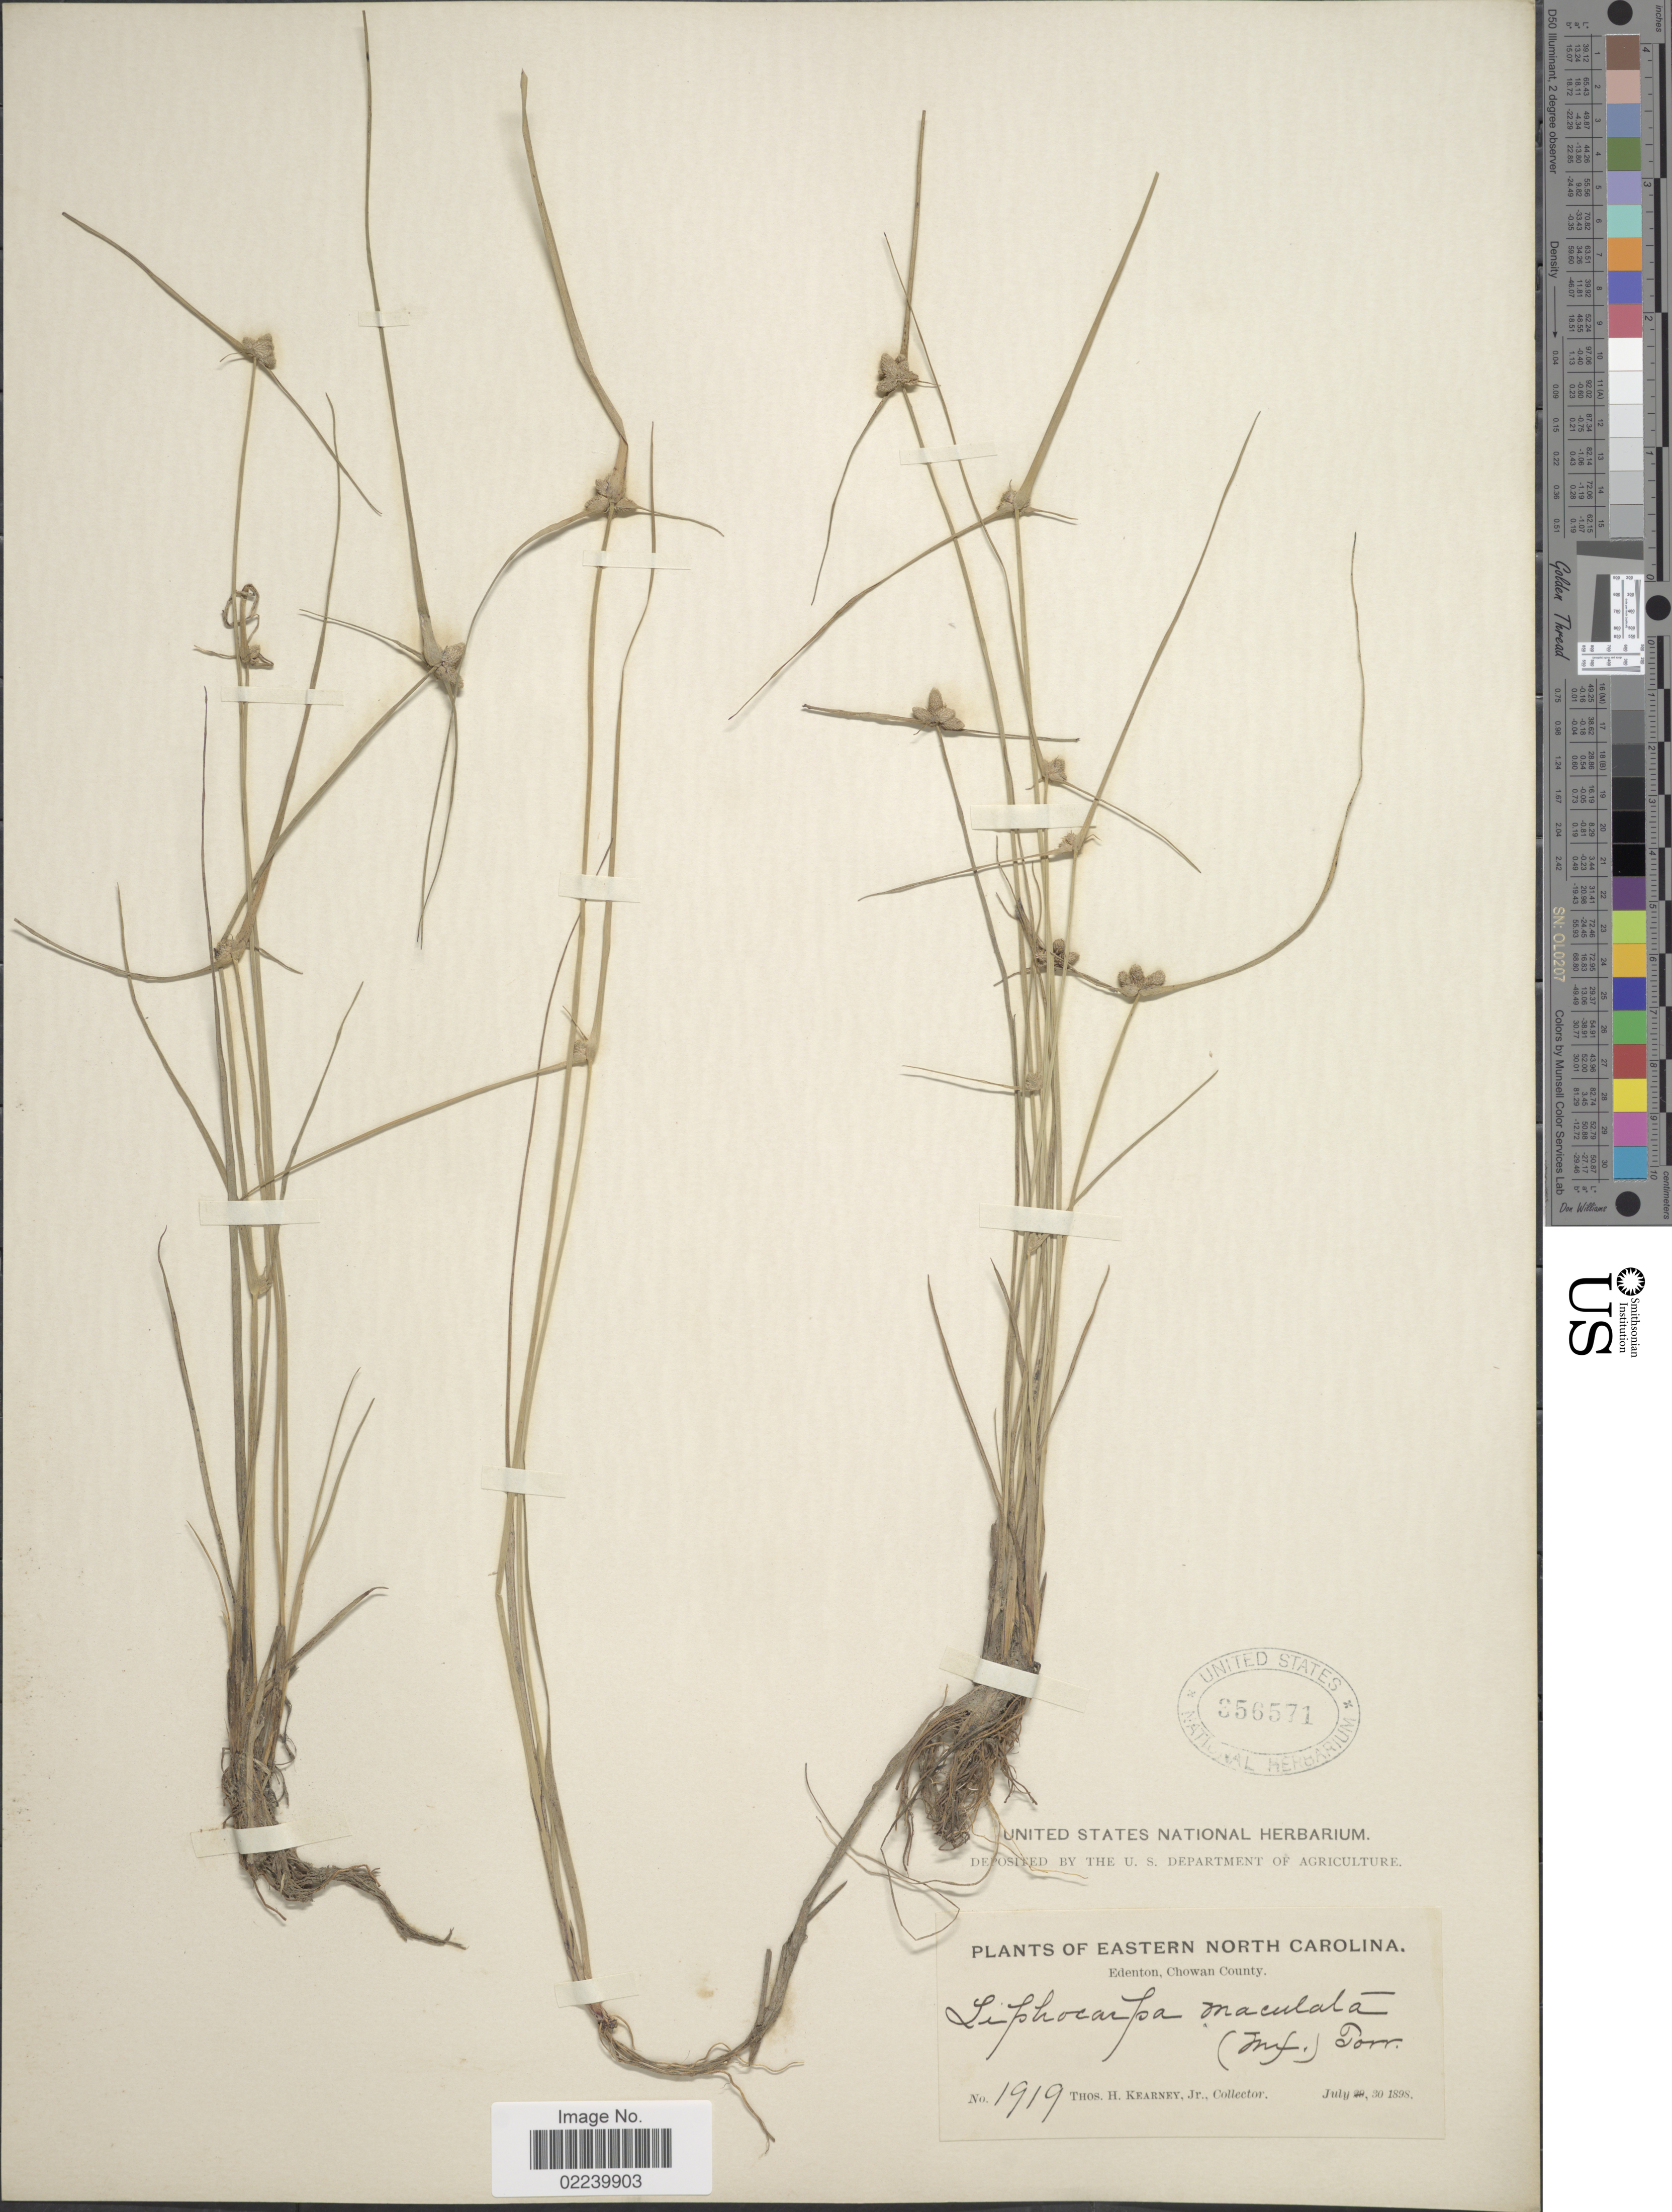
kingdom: Plantae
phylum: Tracheophyta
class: Liliopsida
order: Poales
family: Cyperaceae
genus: Cyperus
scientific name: Cyperus neotropicalis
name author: Alain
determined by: Strong, M. T., (US), Smithsonian Institution - National Museum of Natural History (UNITED STATES)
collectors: T. H. Kearney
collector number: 1919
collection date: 1898-07-30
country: United States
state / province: North Carolina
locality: Eastern North Carolina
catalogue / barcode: US 356571